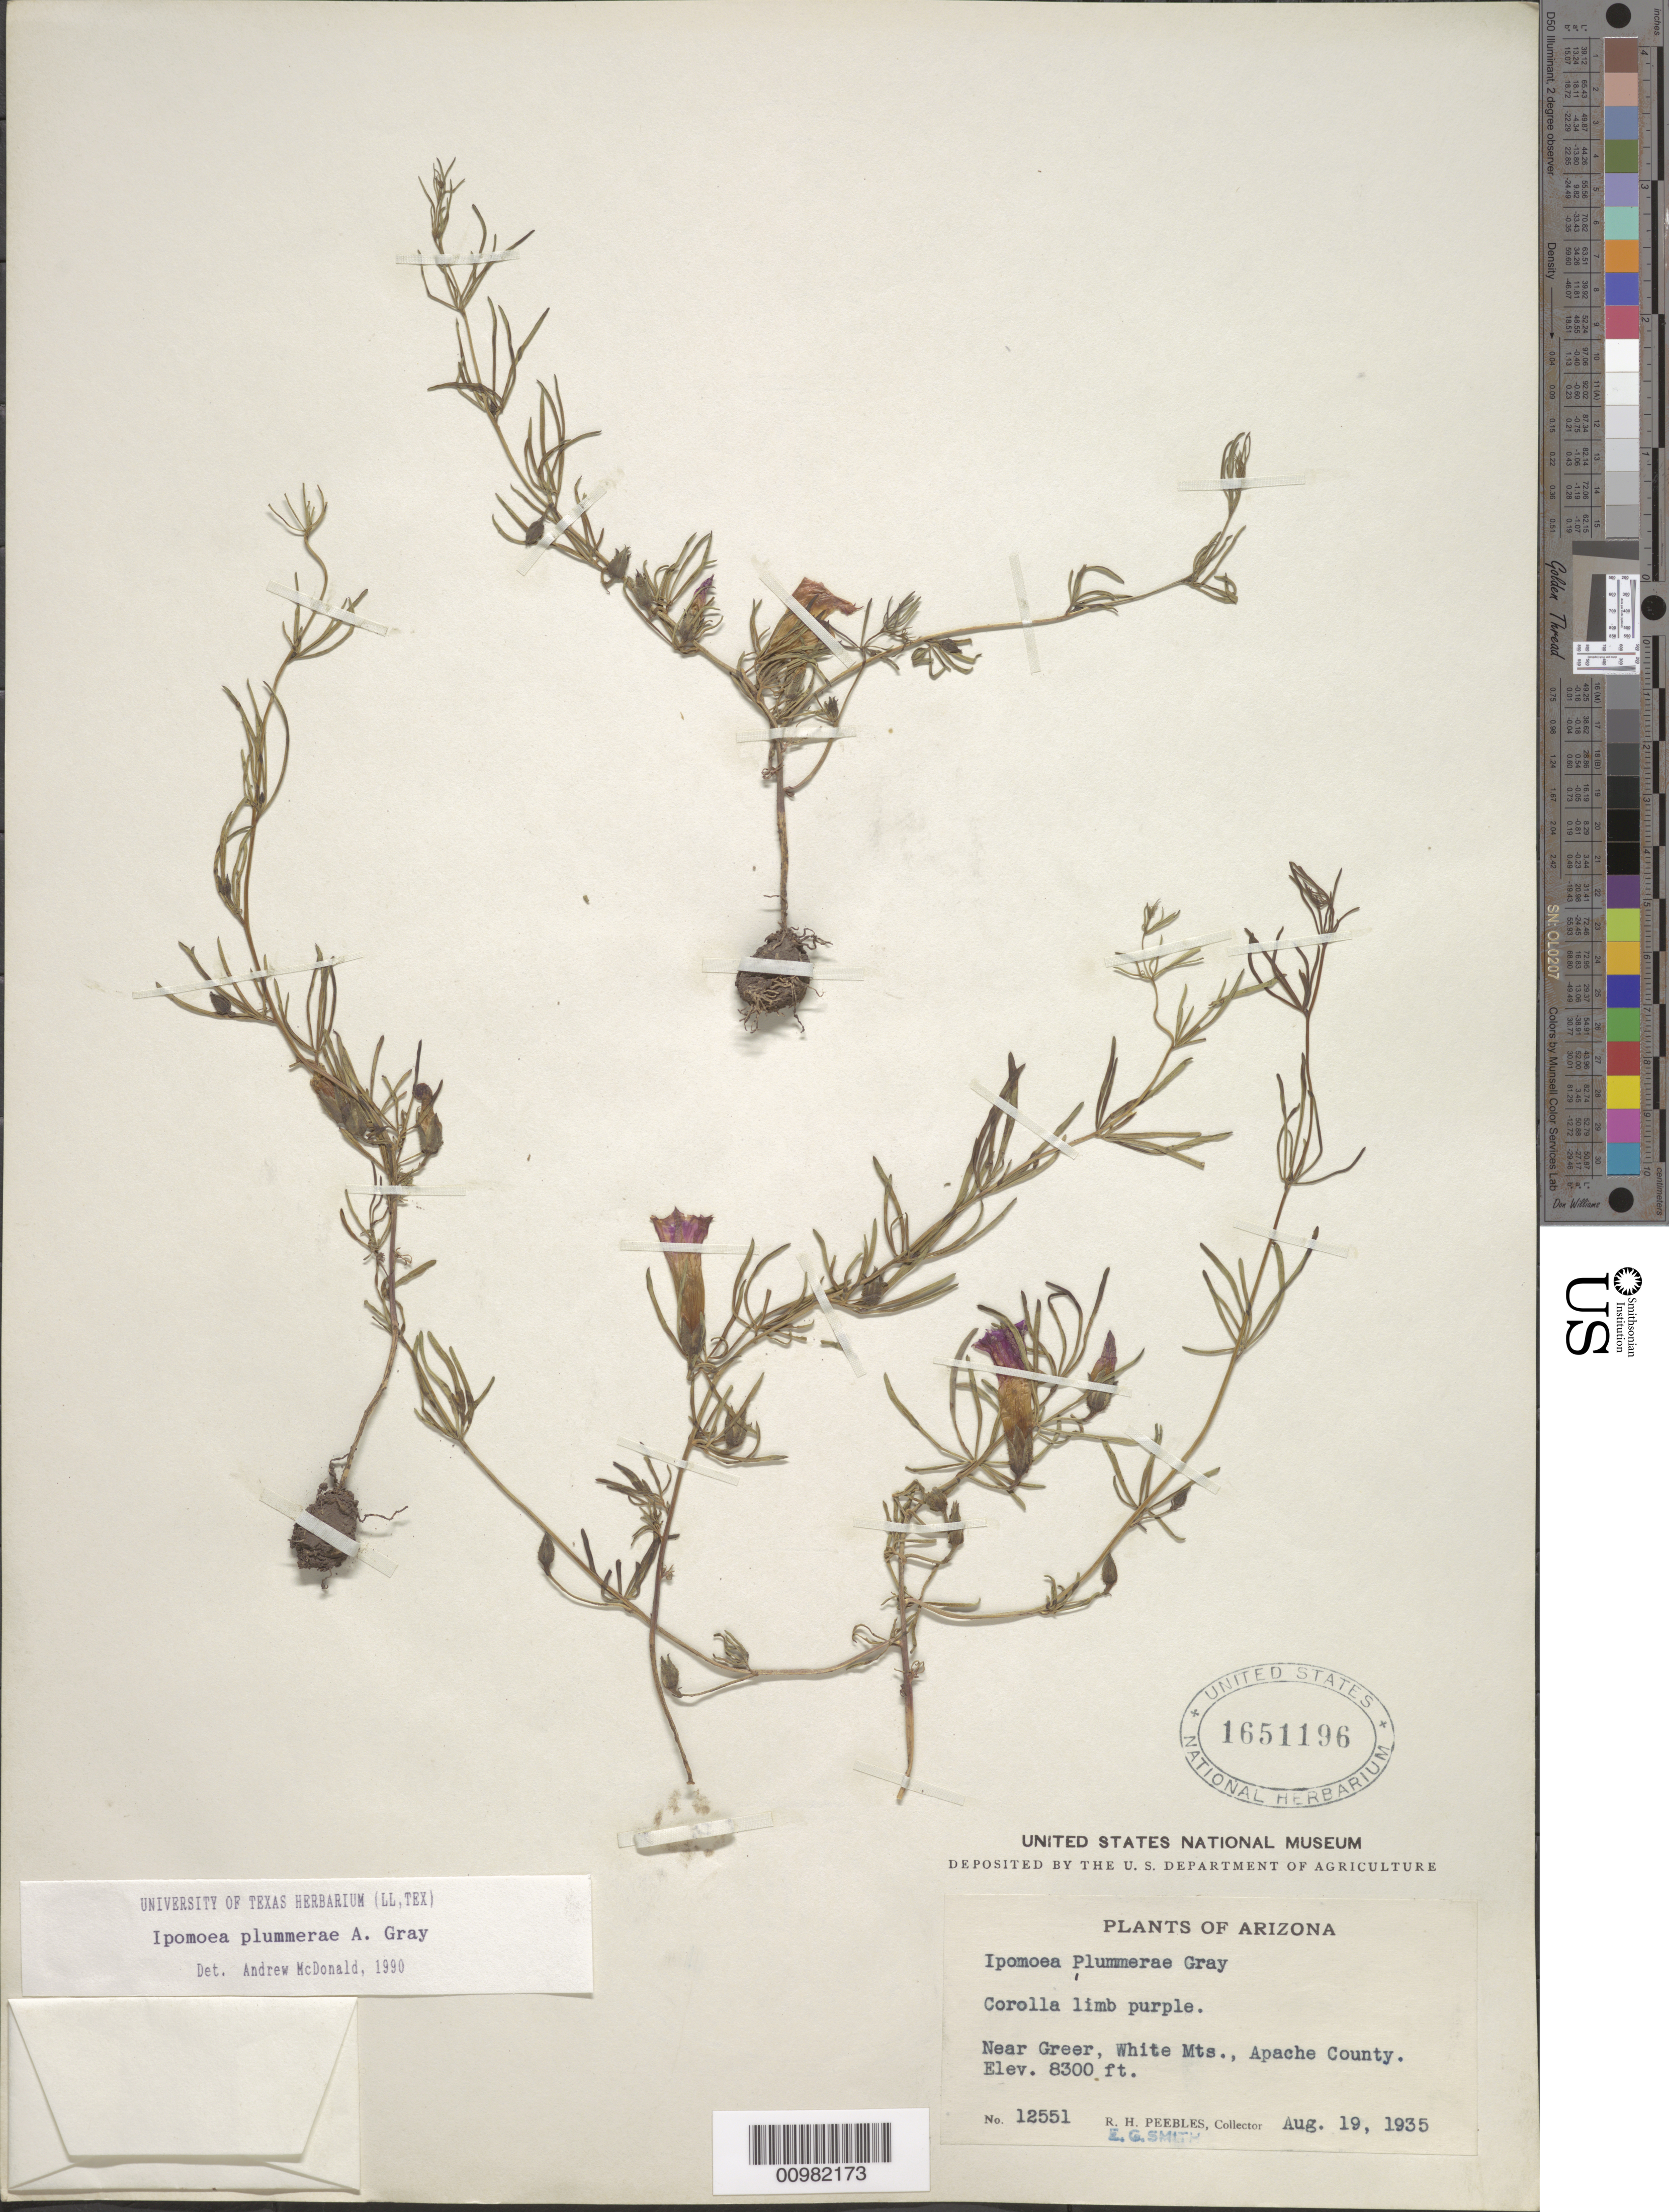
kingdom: Plantae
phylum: Tracheophyta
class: Magnoliopsida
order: Solanales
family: Convolvulaceae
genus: Ipomoea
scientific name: Ipomoea plummerae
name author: A. Gray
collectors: R. H. Peebles & E. G. Smith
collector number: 12551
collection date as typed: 19 Aug 1935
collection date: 1935-08-19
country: United States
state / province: Arizona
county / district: Apache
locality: White Mts.; Near Greer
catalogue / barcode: US 1651196